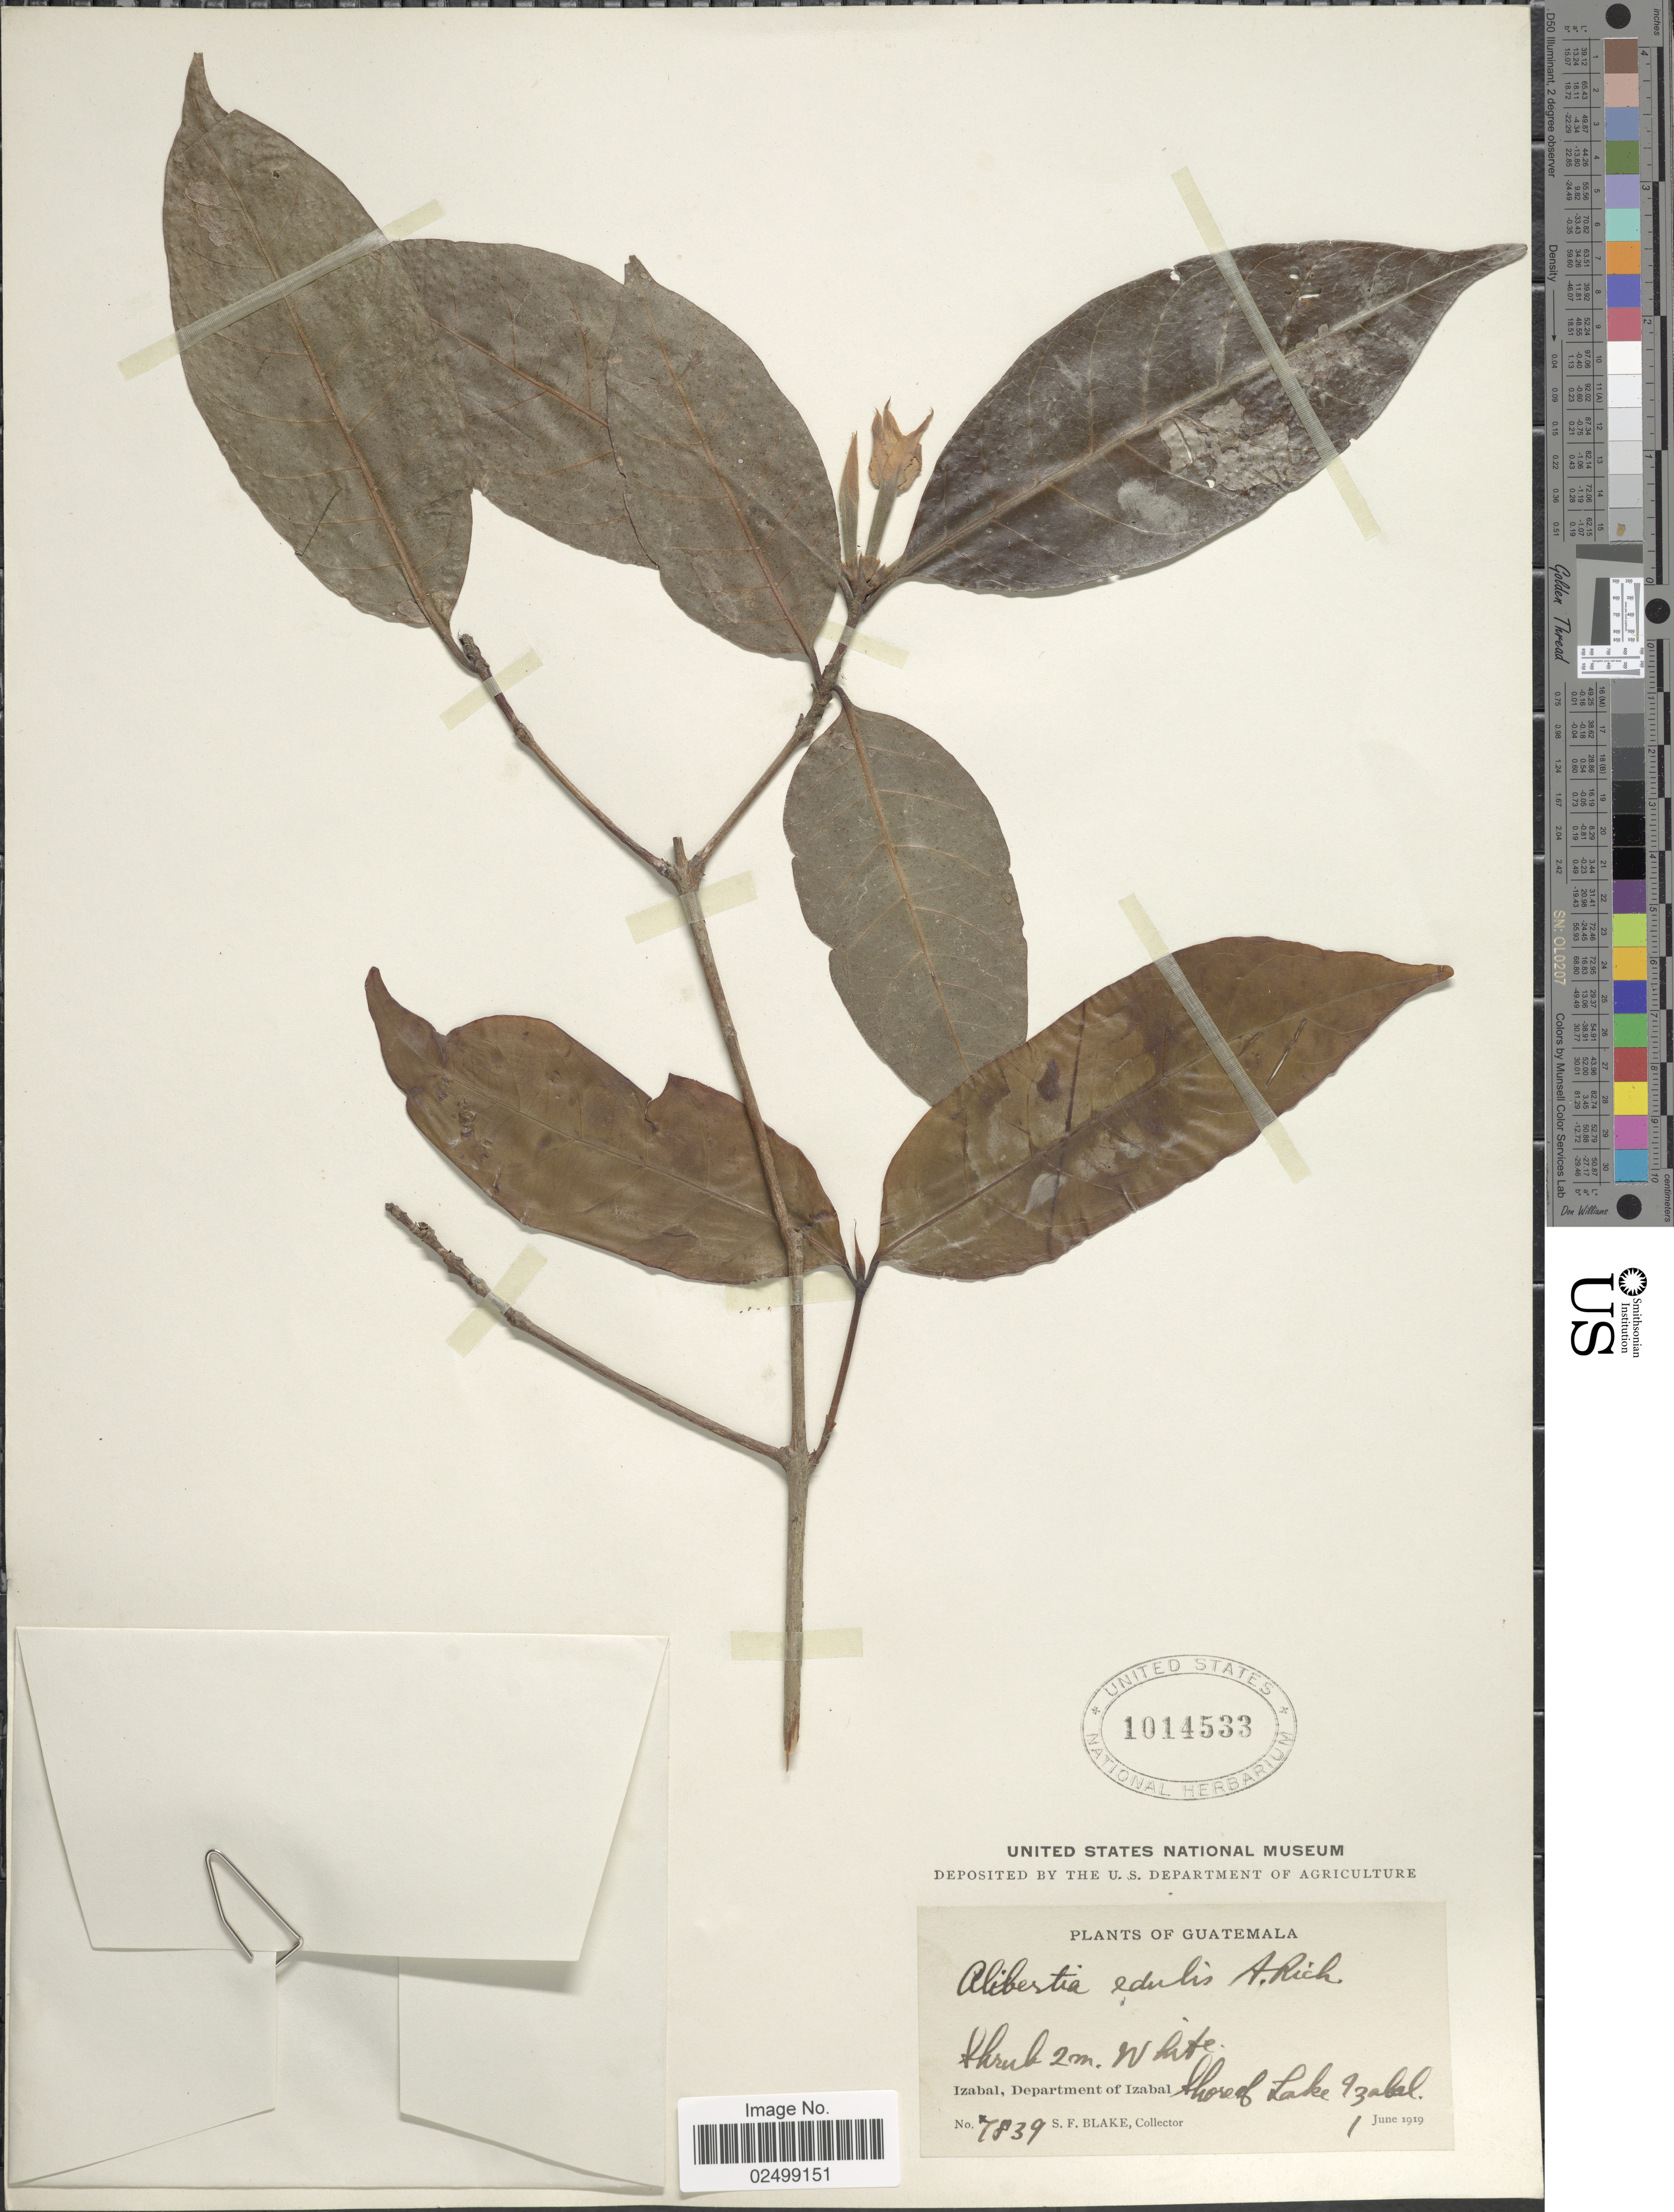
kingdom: Plantae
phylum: Tracheophyta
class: Magnoliopsida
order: Gentianales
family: Rubiaceae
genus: Alibertia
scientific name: Alibertia edulis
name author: (Rich.) A. Rich. ex DC.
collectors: S. Blake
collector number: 7839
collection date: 1919-06-01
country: Guatemala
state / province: Izabal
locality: Izabal, Department of Izabal. Shore of Lake Izabal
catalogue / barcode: US 1014533